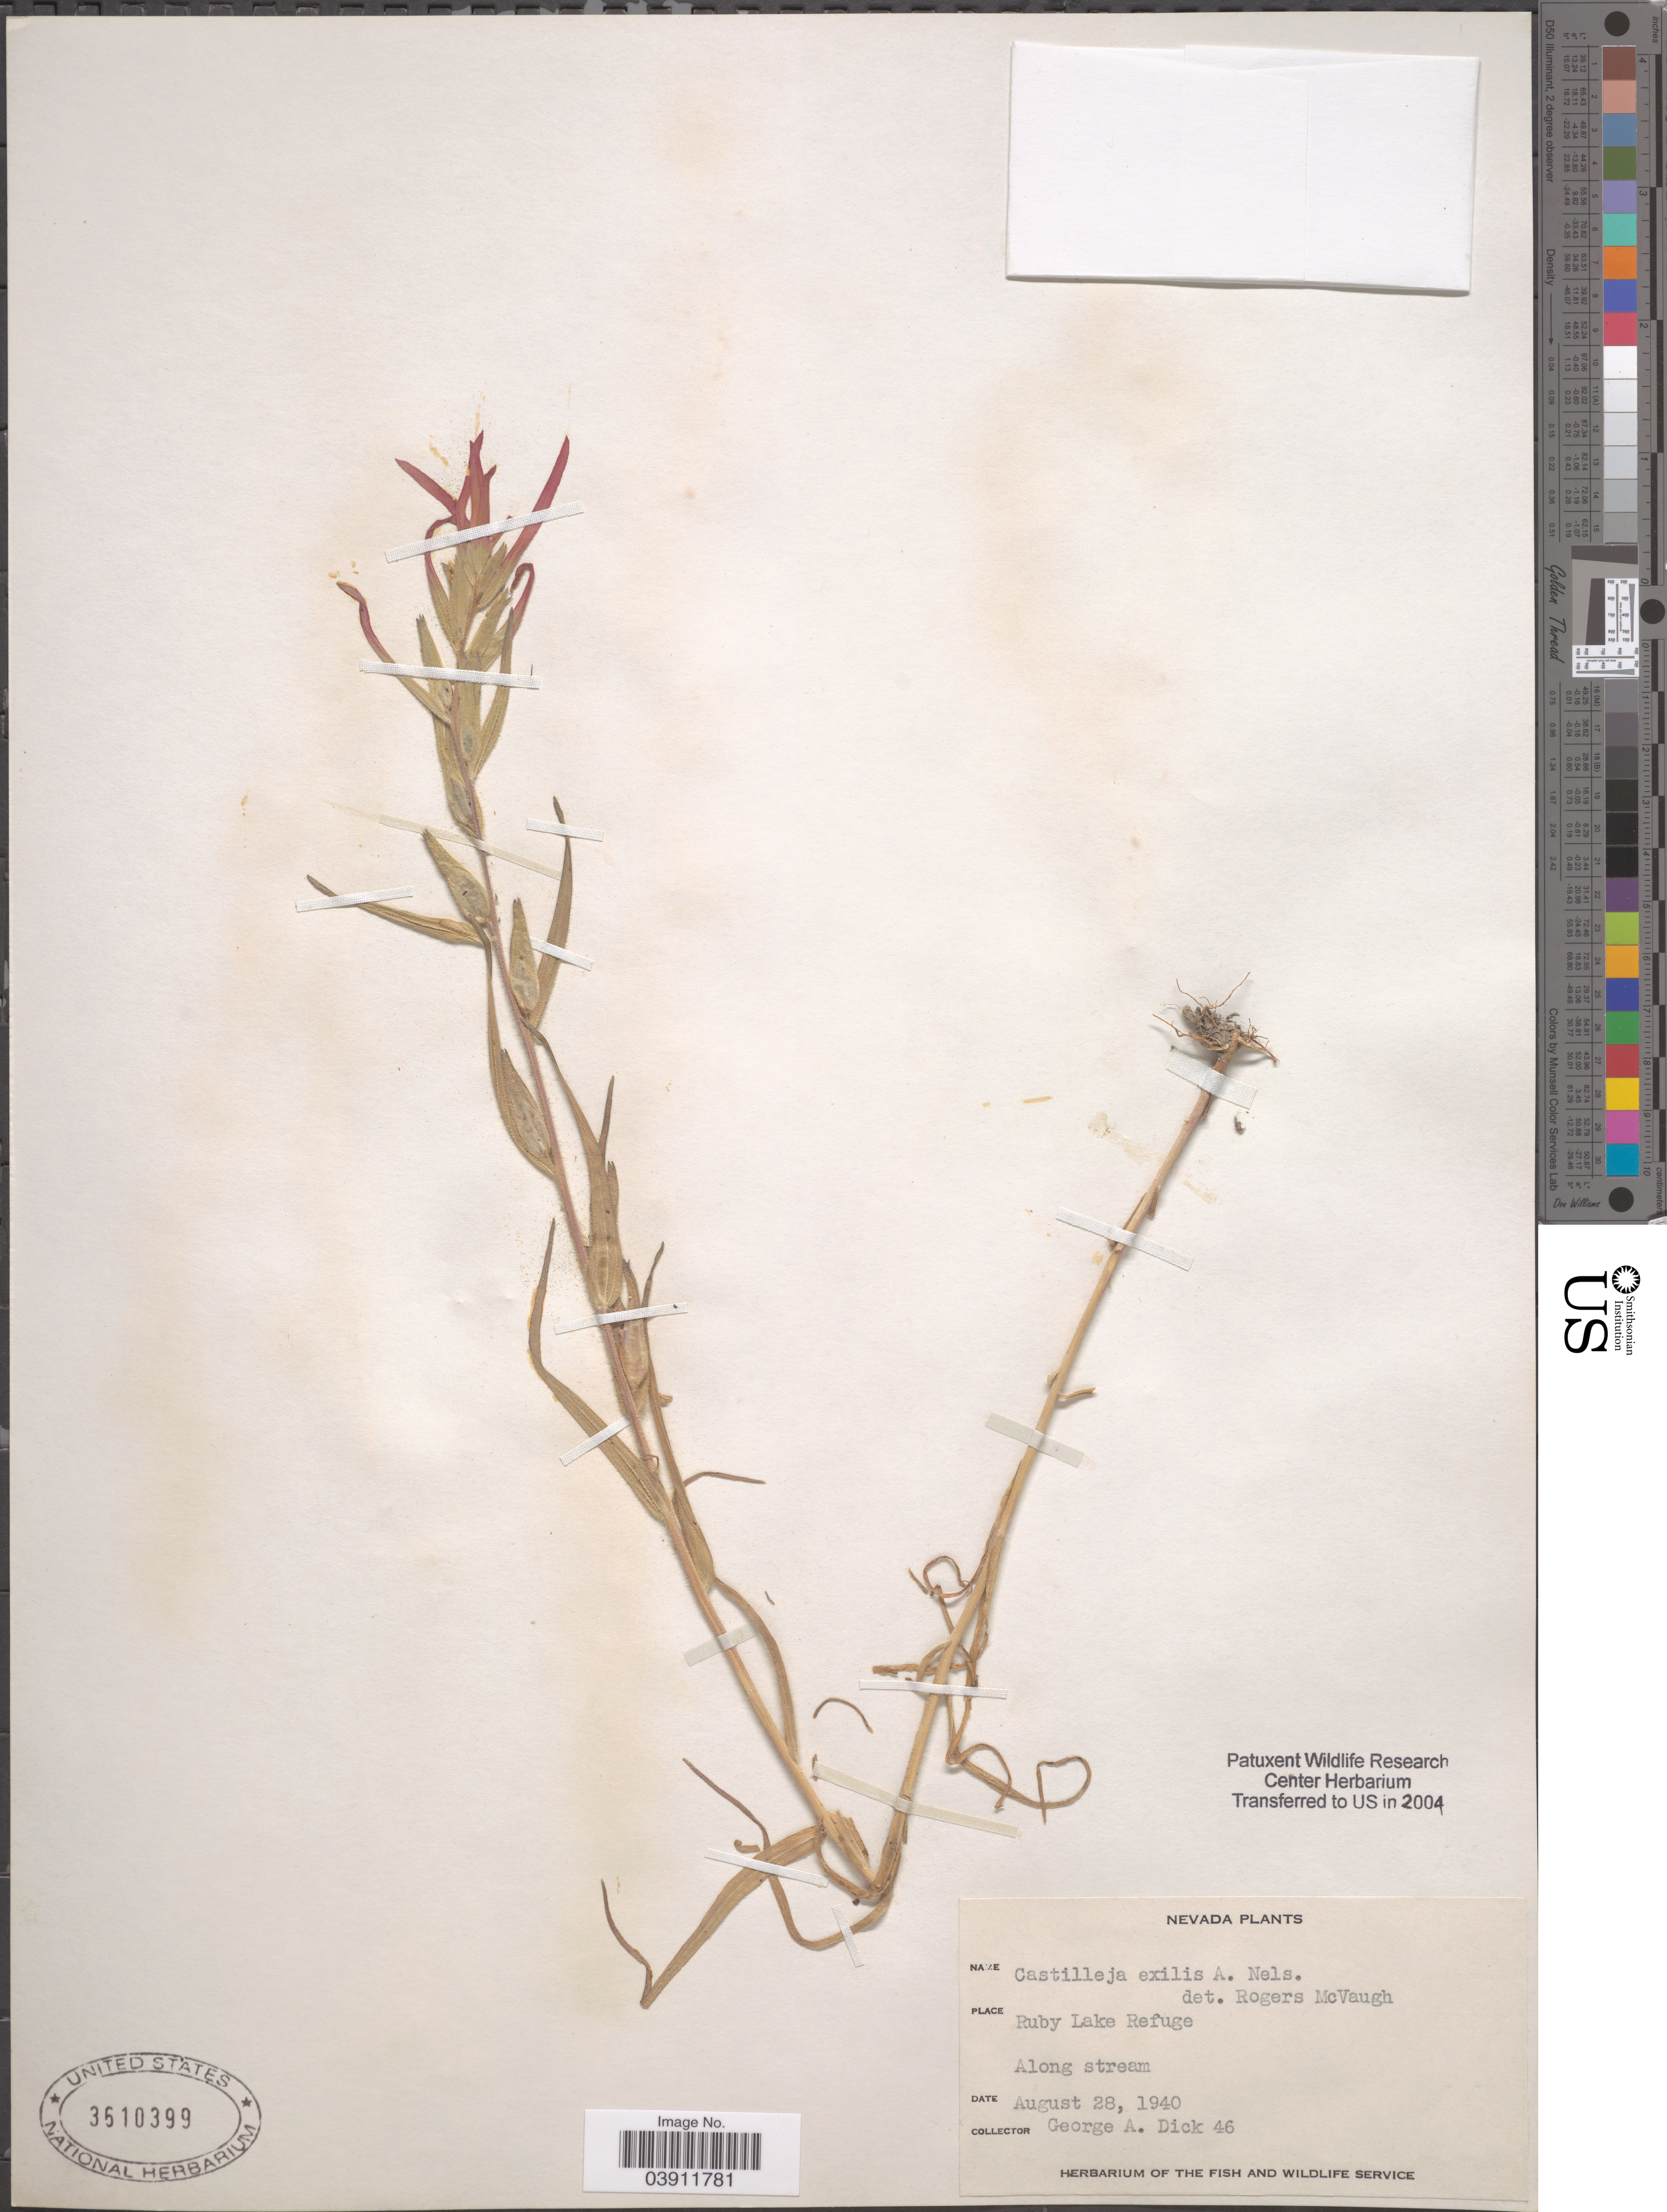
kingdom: Plantae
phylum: Tracheophyta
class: Magnoliopsida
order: Lamiales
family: Orobanchaceae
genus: Castilleja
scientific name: Castilleja exilis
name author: A. Nelson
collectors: G. Dick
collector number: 46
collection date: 1940-08-28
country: United States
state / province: Nevada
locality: Ruby Lake Refuge. along stream.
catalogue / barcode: US 3610399